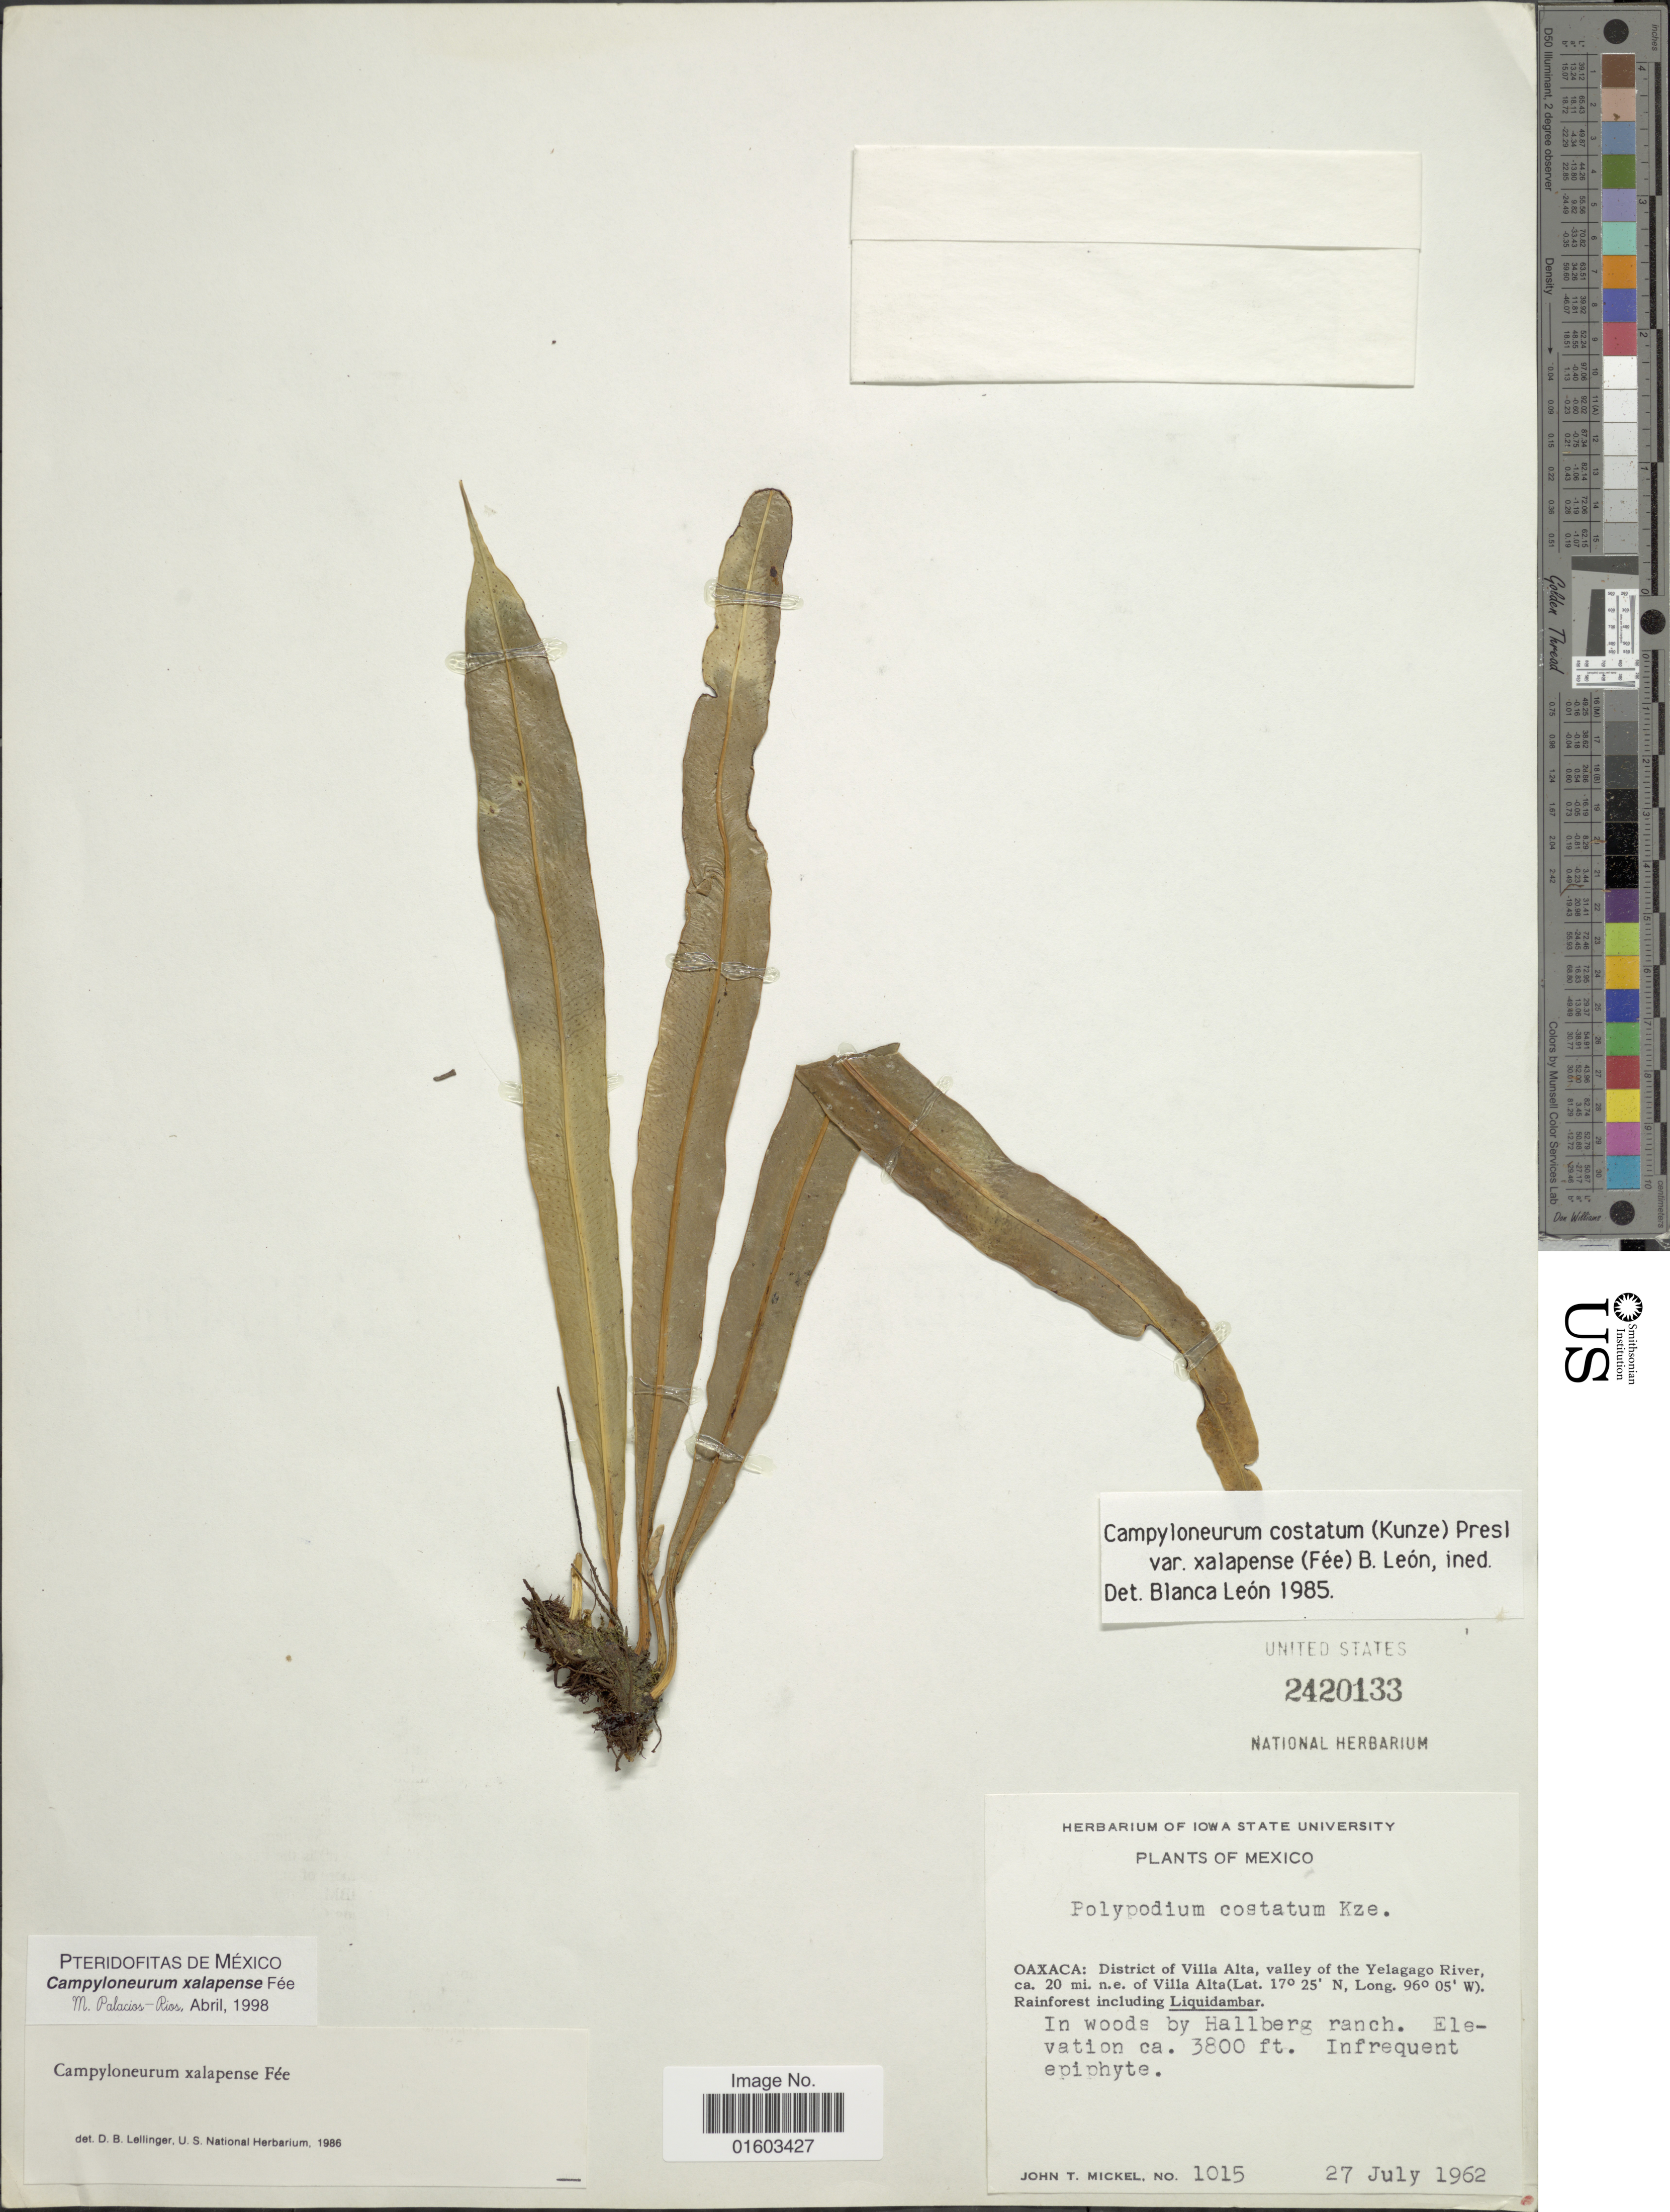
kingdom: Plantae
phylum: Tracheophyta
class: Polypodiopsida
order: Polypodiales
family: Polypodiaceae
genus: Campyloneurum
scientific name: Campyloneurum xalapense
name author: Fée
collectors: J. T. Mickel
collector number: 1015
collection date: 1962-07-27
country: Mexico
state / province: Oaxaca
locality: District of Villa Alta, Valley of the Yelagago River, 20 mi. n.e. of Villa Alta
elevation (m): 1158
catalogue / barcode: US 2420133